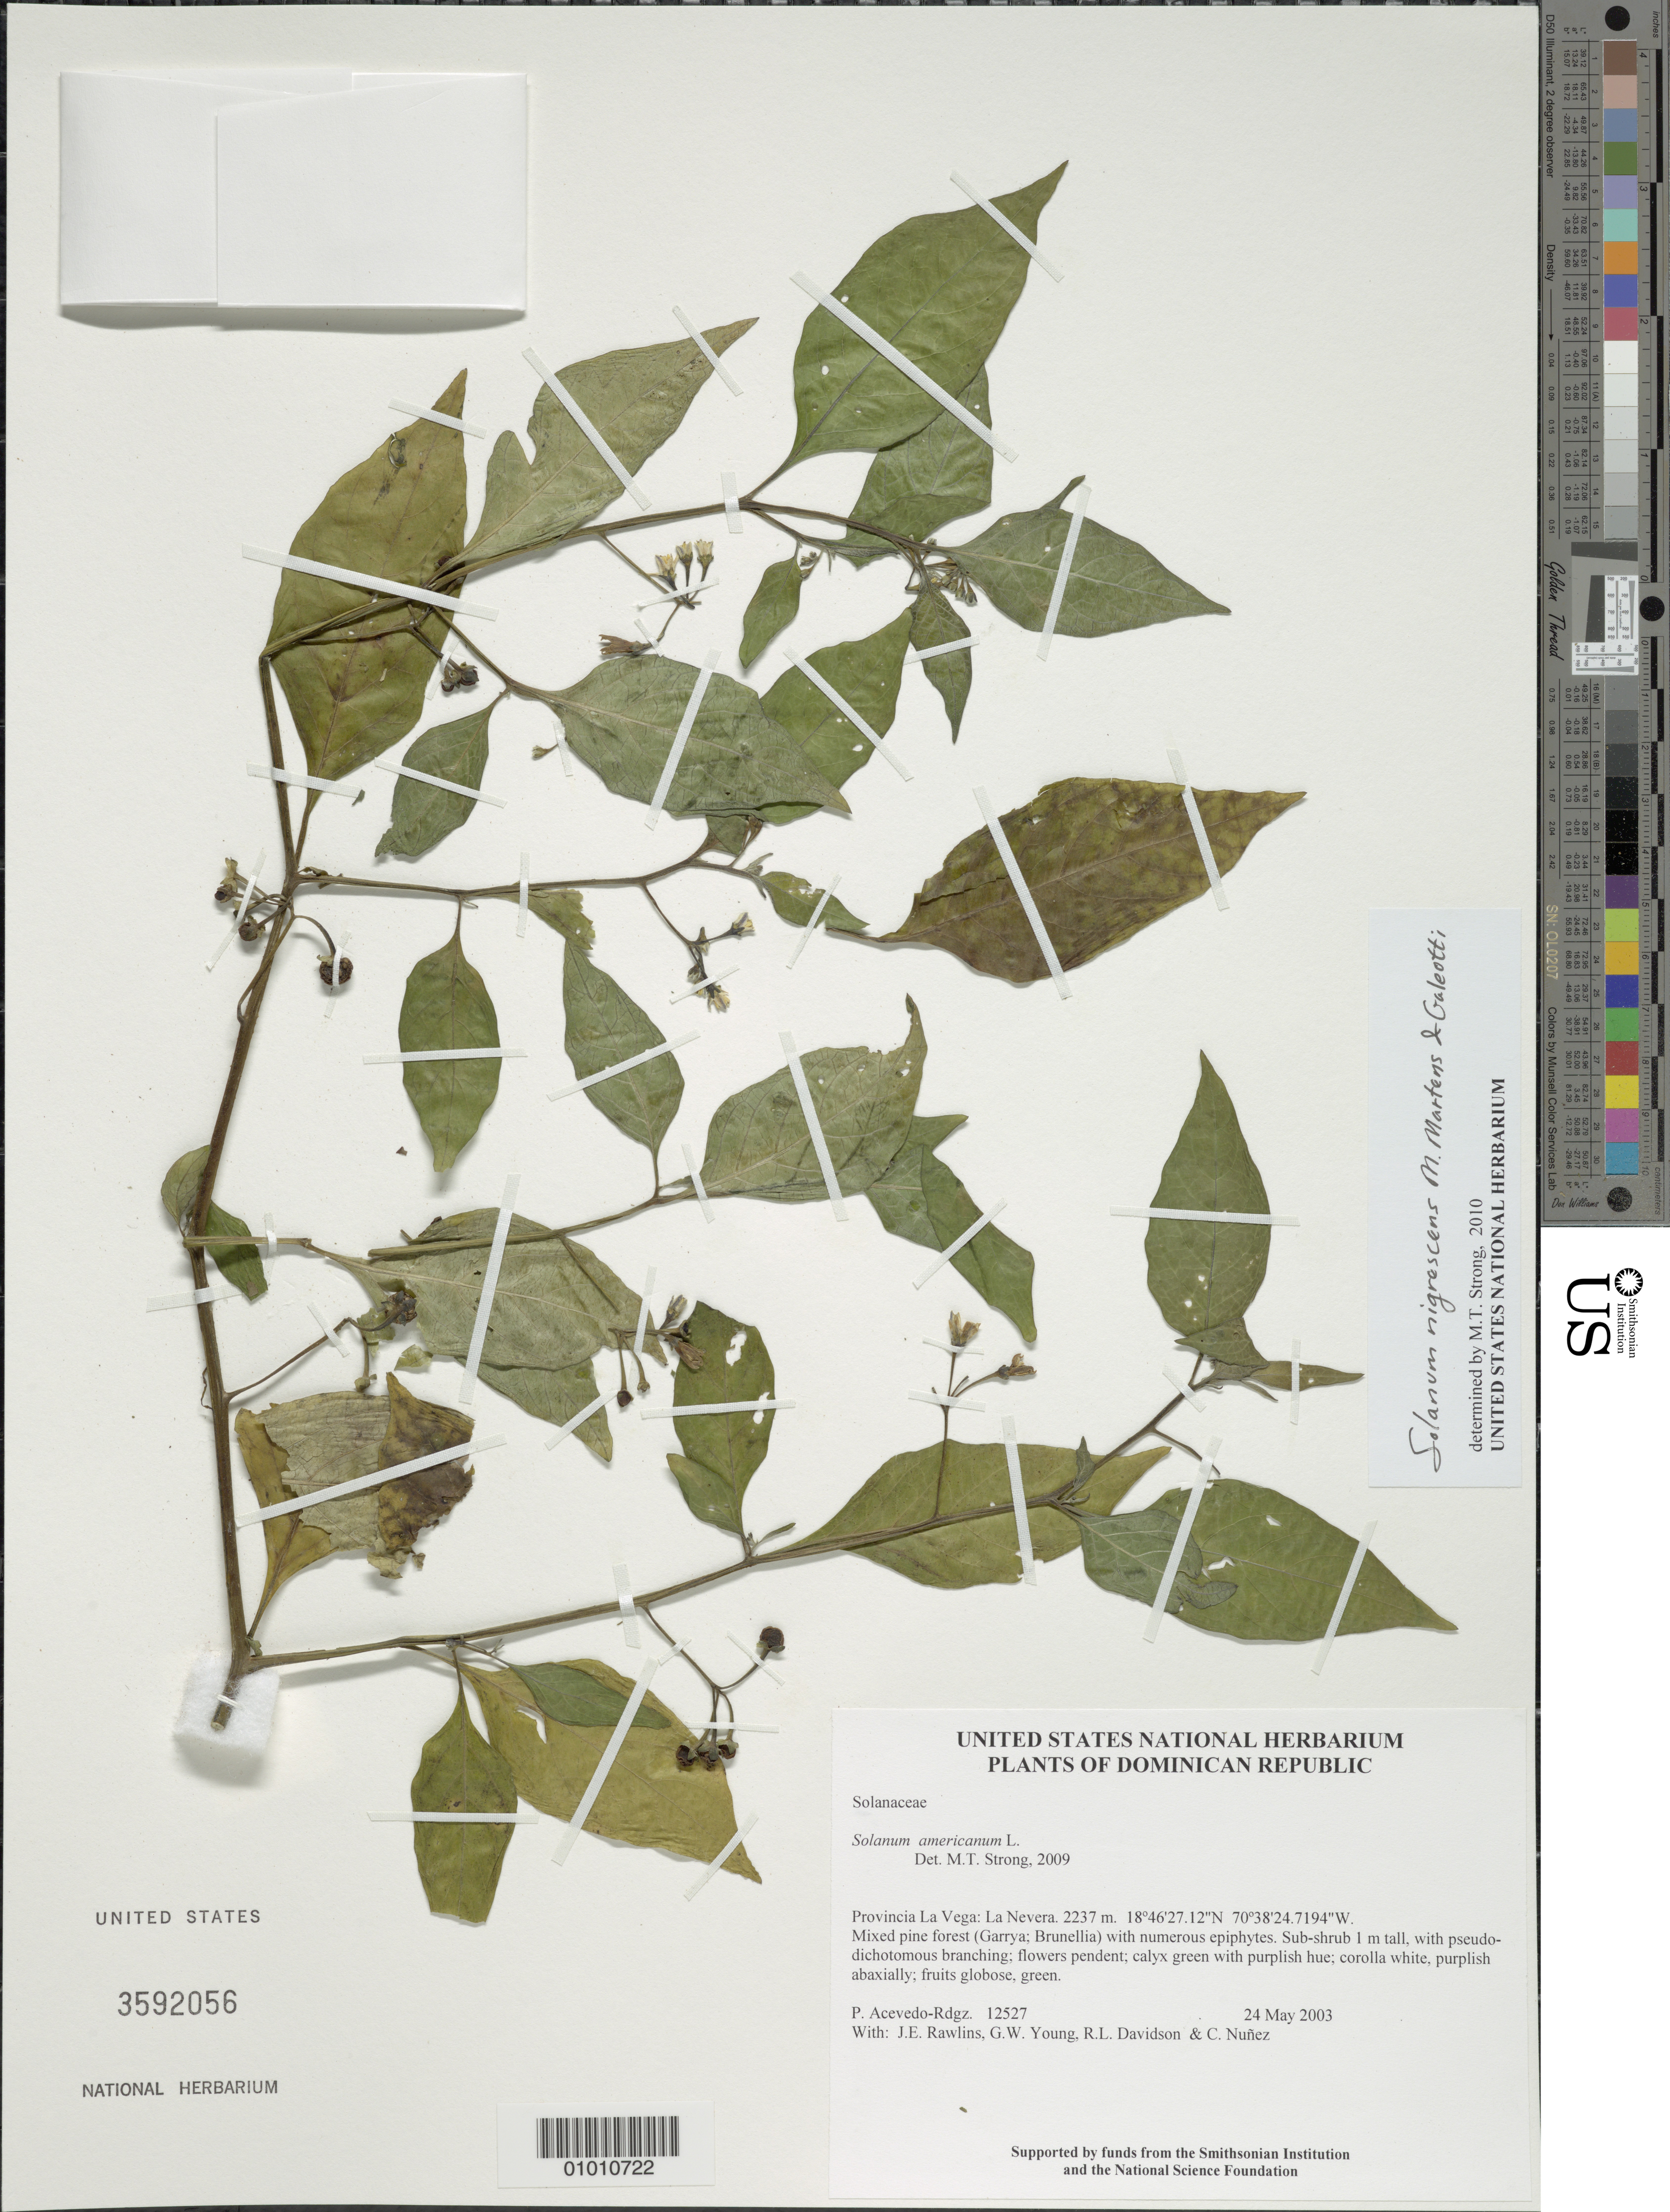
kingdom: Plantae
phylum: Tracheophyta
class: Magnoliopsida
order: Solanales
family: Solanaceae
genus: Solanum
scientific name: Solanum nigrescens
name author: M. Martens & Galeotti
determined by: Strong, M. T., (US), Smithsonian Institution - National Museum of Natural History (UNITED STATES)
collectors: P. Acevedo-Rodr., J. Rawlins, G. Young, R. Davidson & C. Nunez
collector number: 12527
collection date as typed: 24 May 2003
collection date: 2003-05-24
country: Dominican Republic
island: Hispaniola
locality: Provincia La Vega: La Nevera.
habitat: Mixed pine forest (Garrya; Brunellia) with numerous epiphytes.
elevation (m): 2237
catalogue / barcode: US 3592056